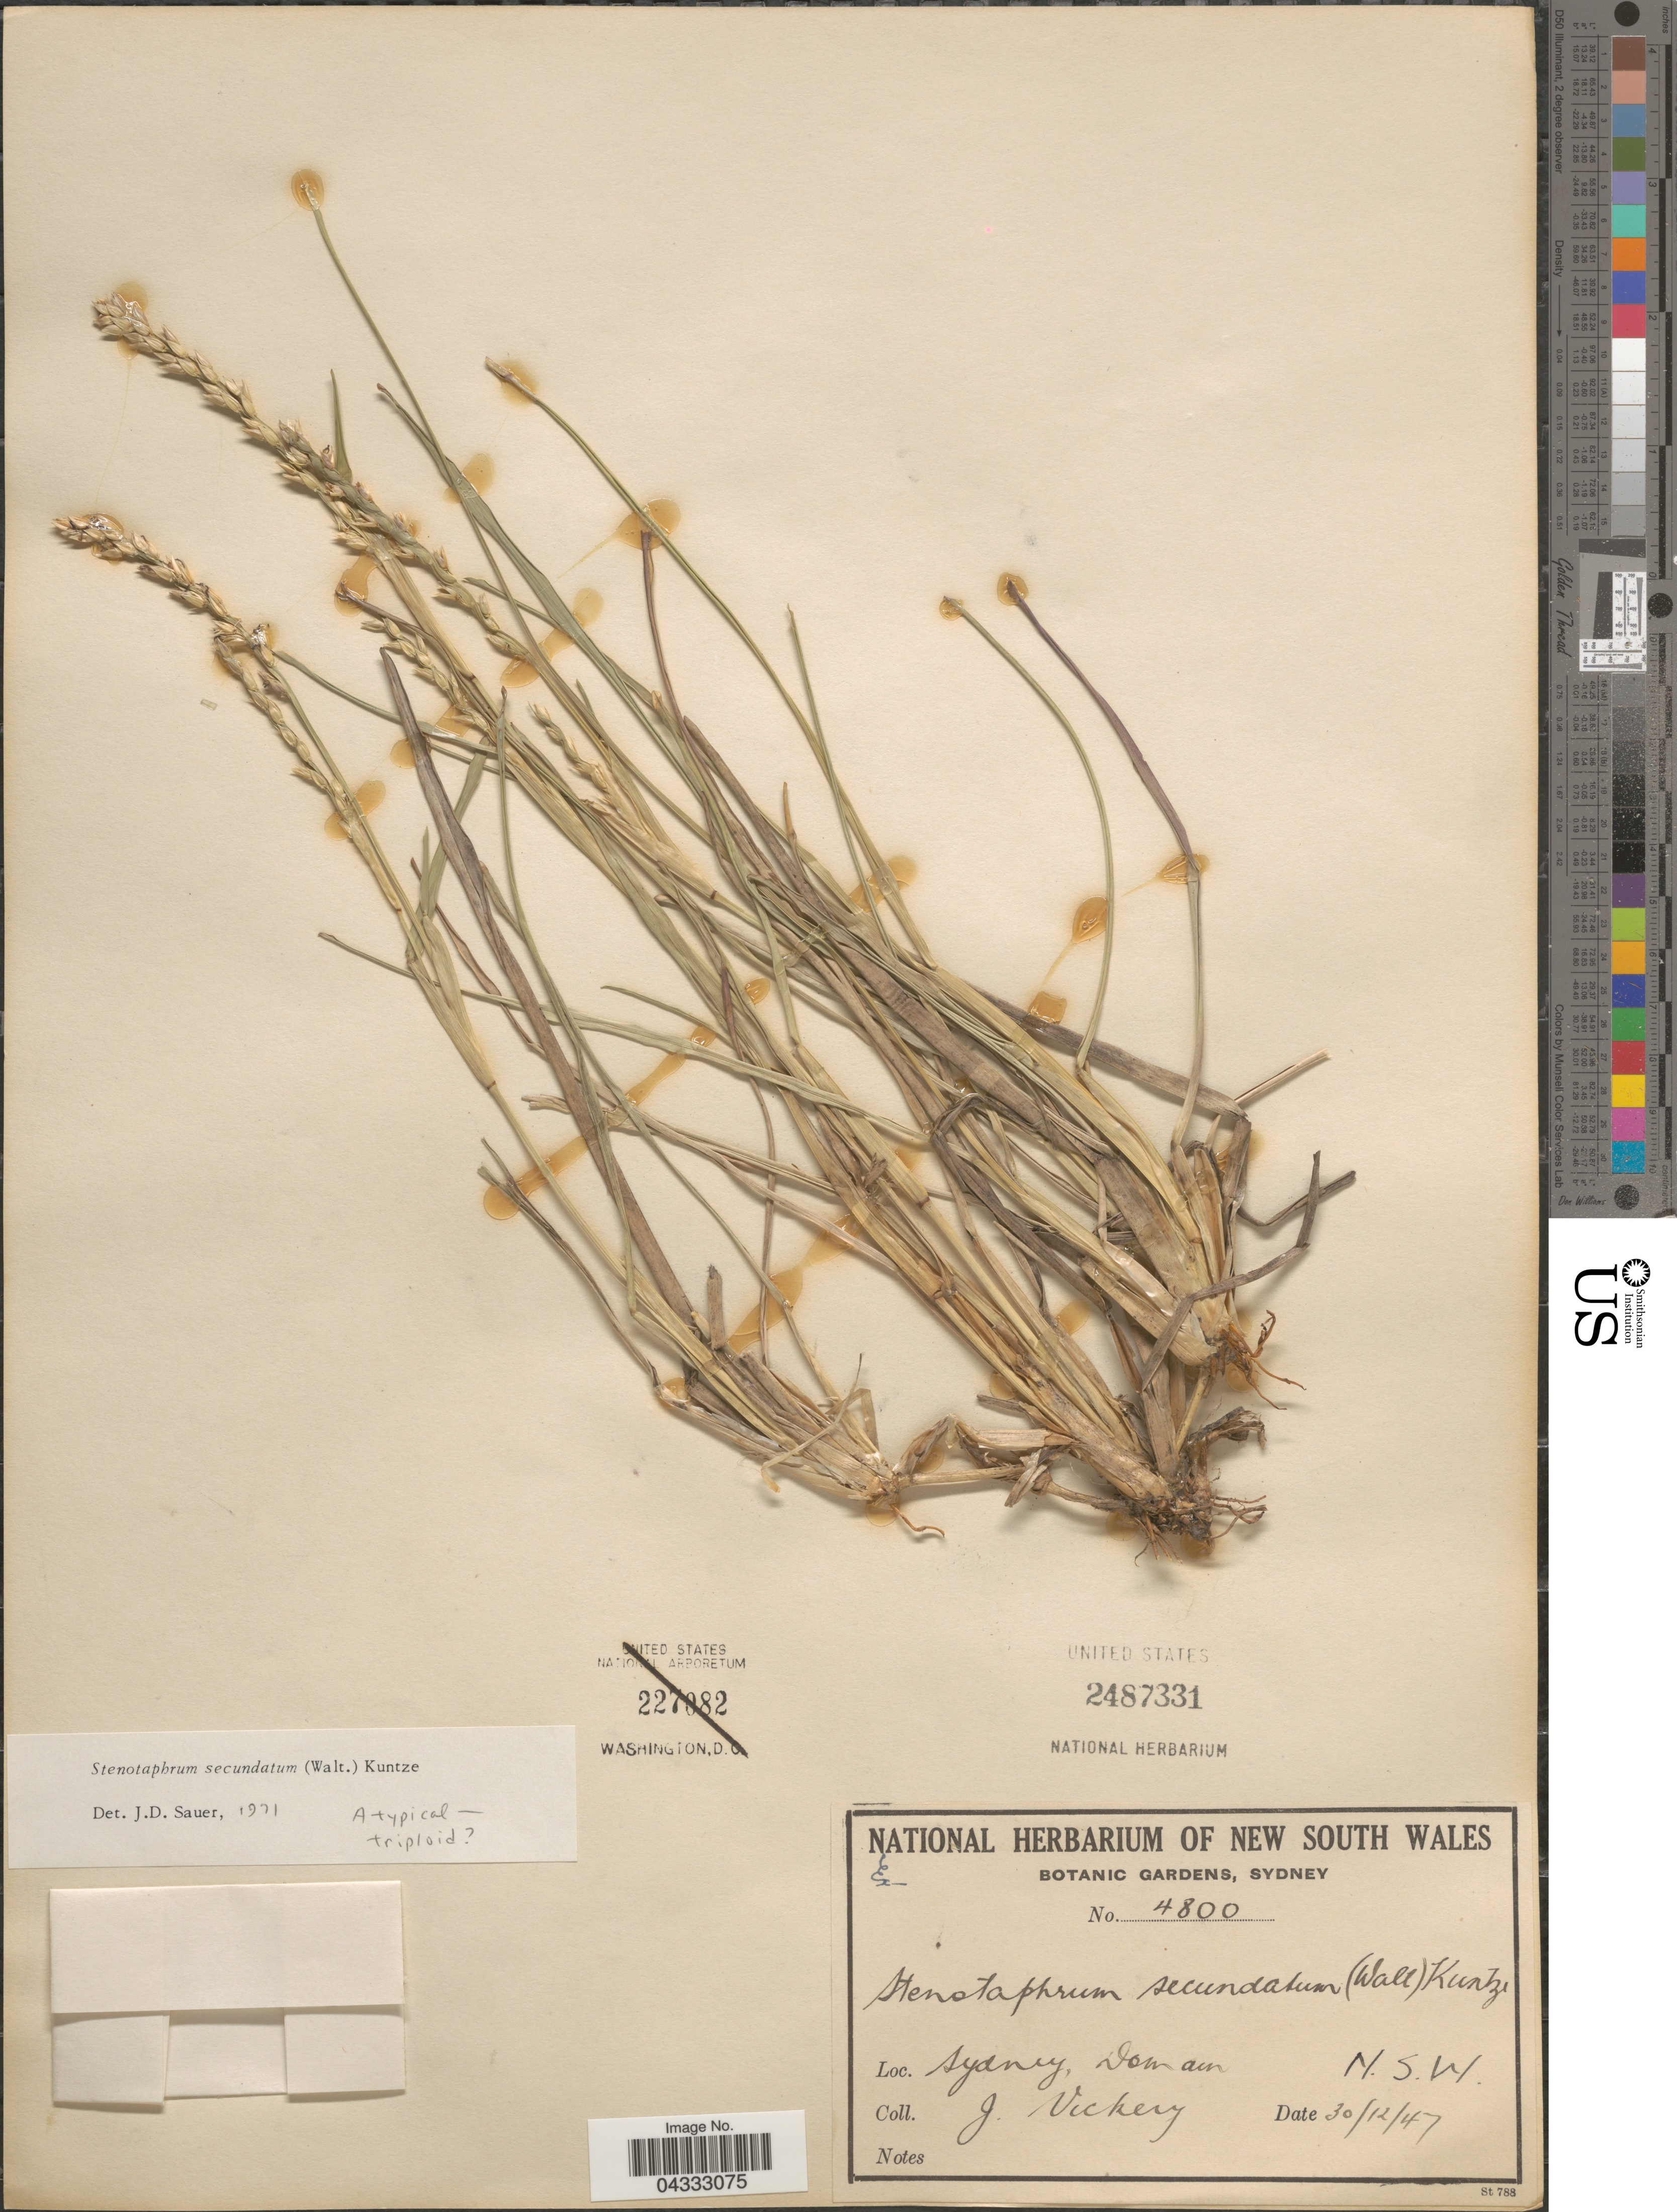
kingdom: Plantae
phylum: Tracheophyta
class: Liliopsida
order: Poales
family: Poaceae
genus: Stenotaphrum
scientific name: Stenotaphrum secundatum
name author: (Walter) Kuntze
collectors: J. Vickery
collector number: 4800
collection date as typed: Transcribed d/m/y: 30/12/47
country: Australia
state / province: New South Wales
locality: Sydney, Domain. N.S.W.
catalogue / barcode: US 2487331